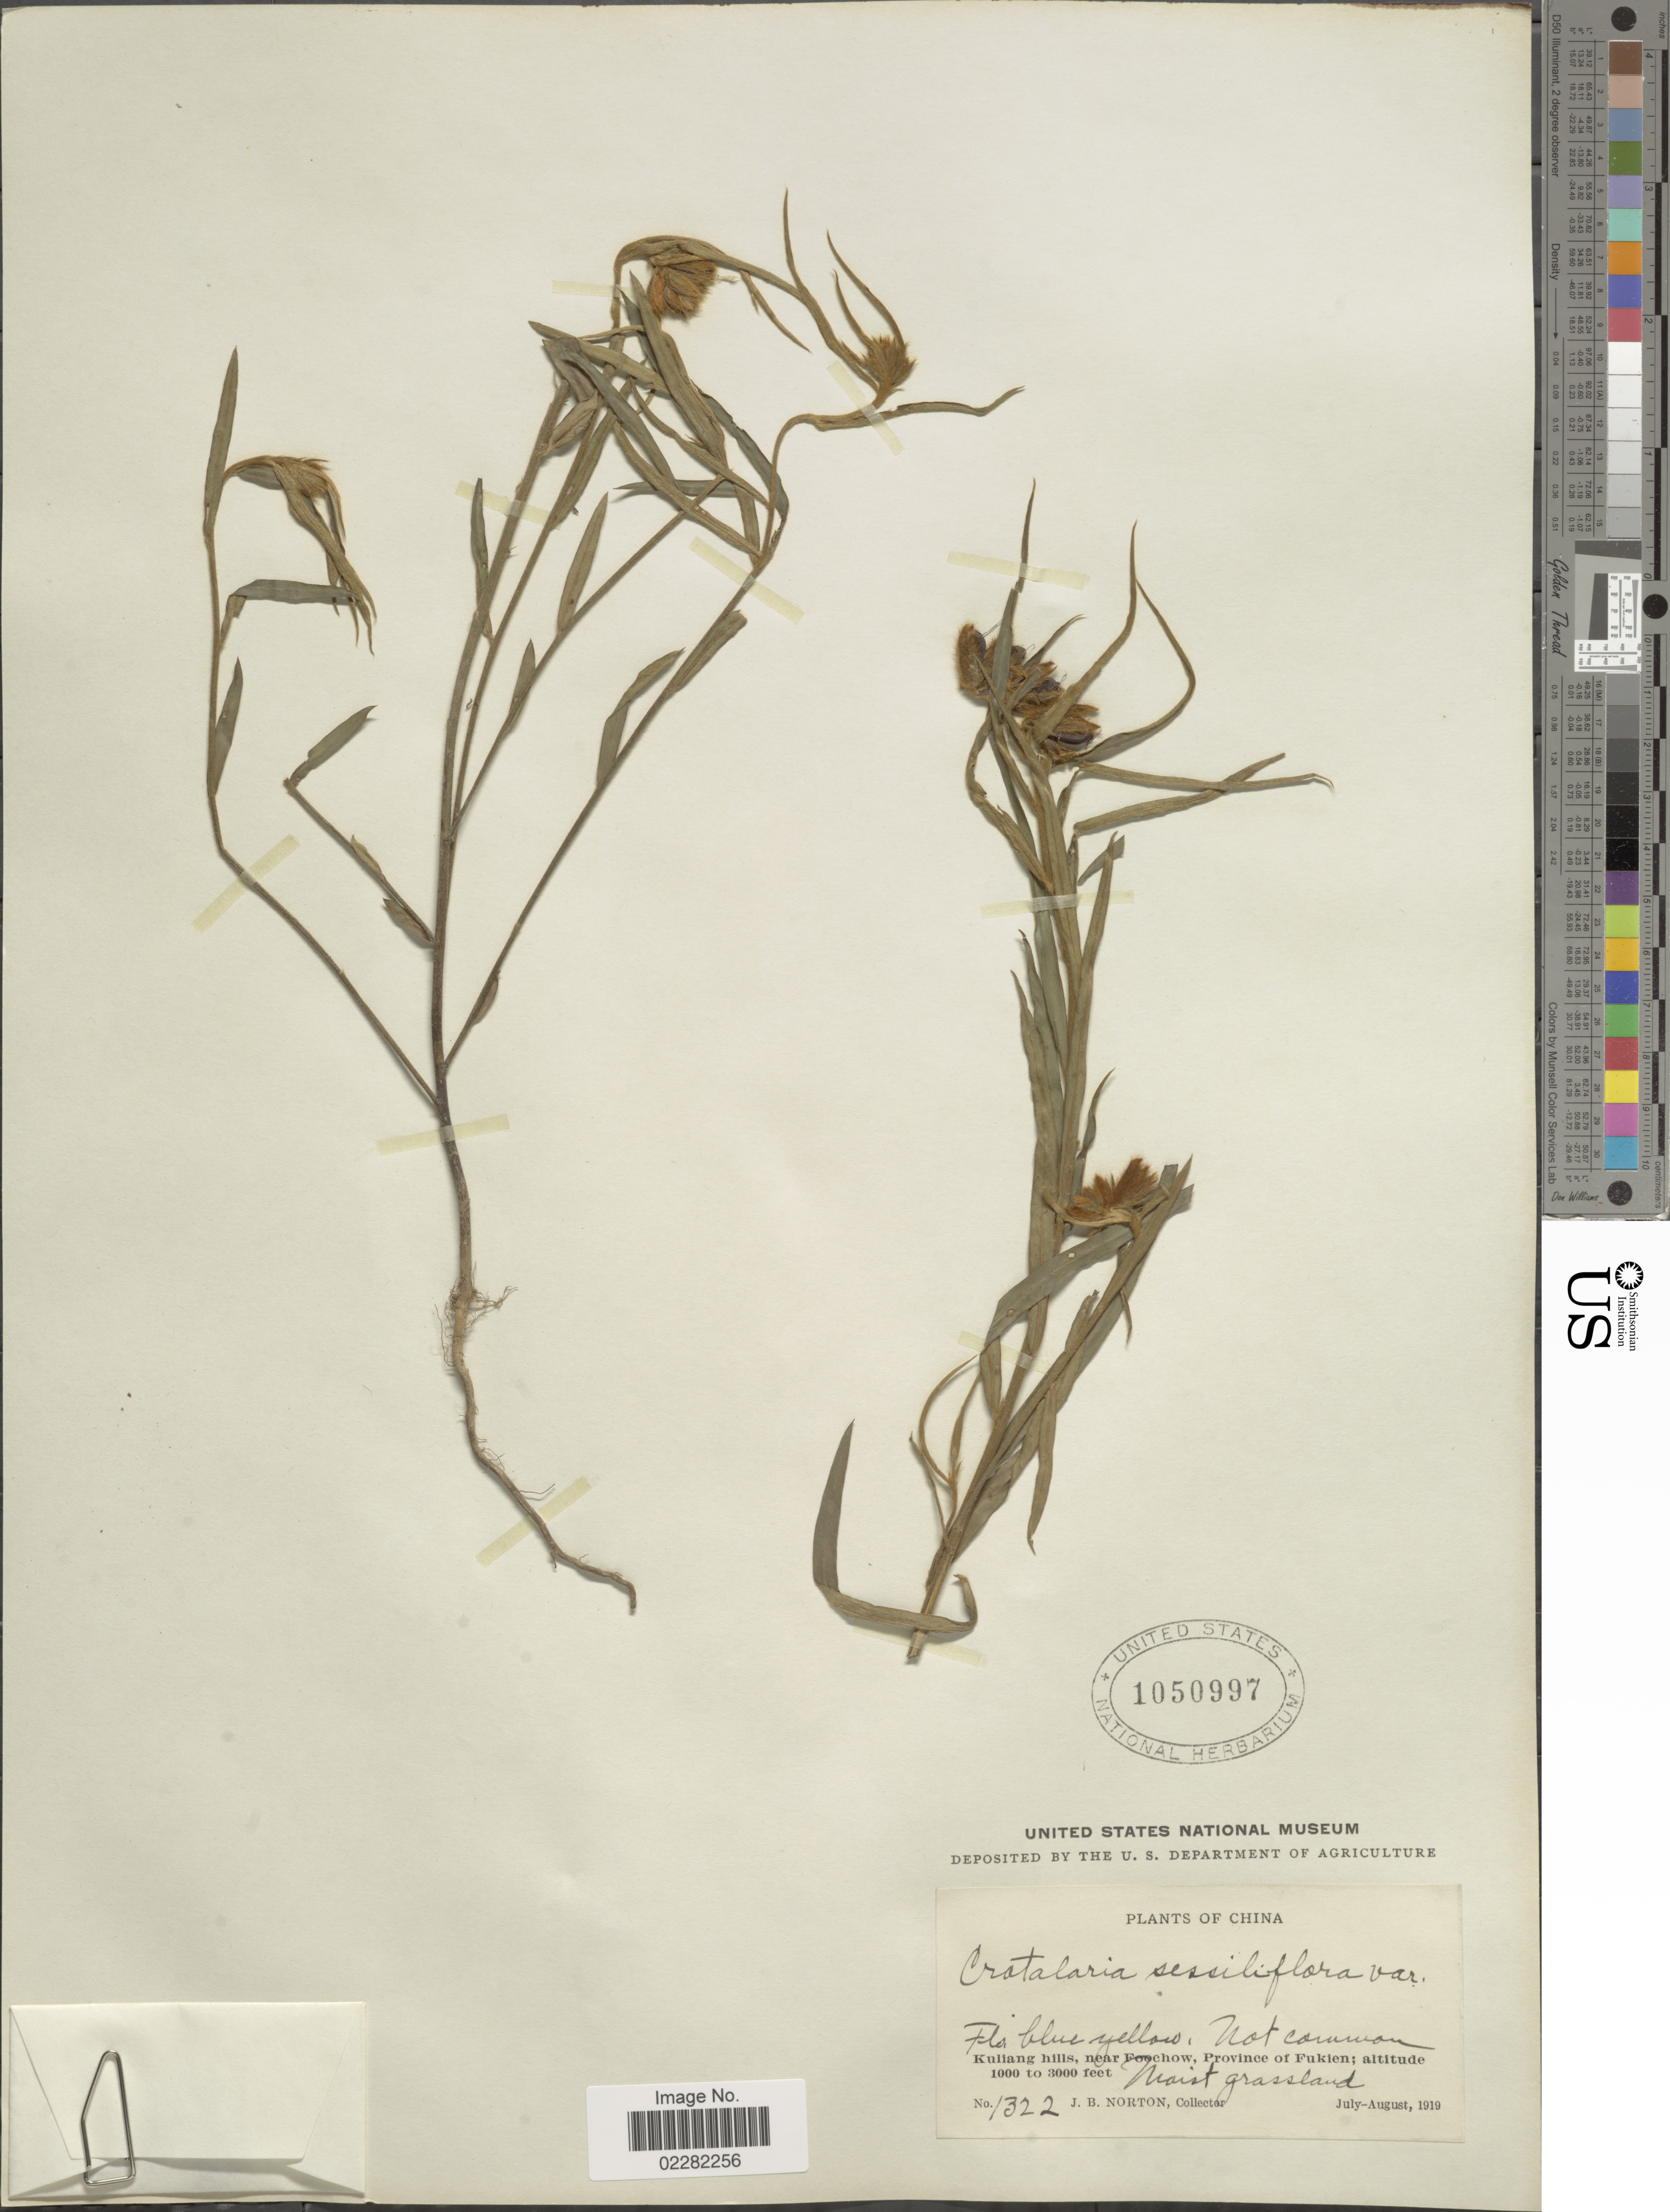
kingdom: Plantae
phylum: Tracheophyta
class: Magnoliopsida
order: Fabales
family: Fabaceae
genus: Crotalaria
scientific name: Crotalaria sessilifolia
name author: L.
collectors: J. B. Norton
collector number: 1322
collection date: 1919-07/1919-08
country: China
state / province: Fujian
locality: Kuliang hills, near Foochow, province of Fukien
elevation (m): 305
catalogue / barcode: US 1050997